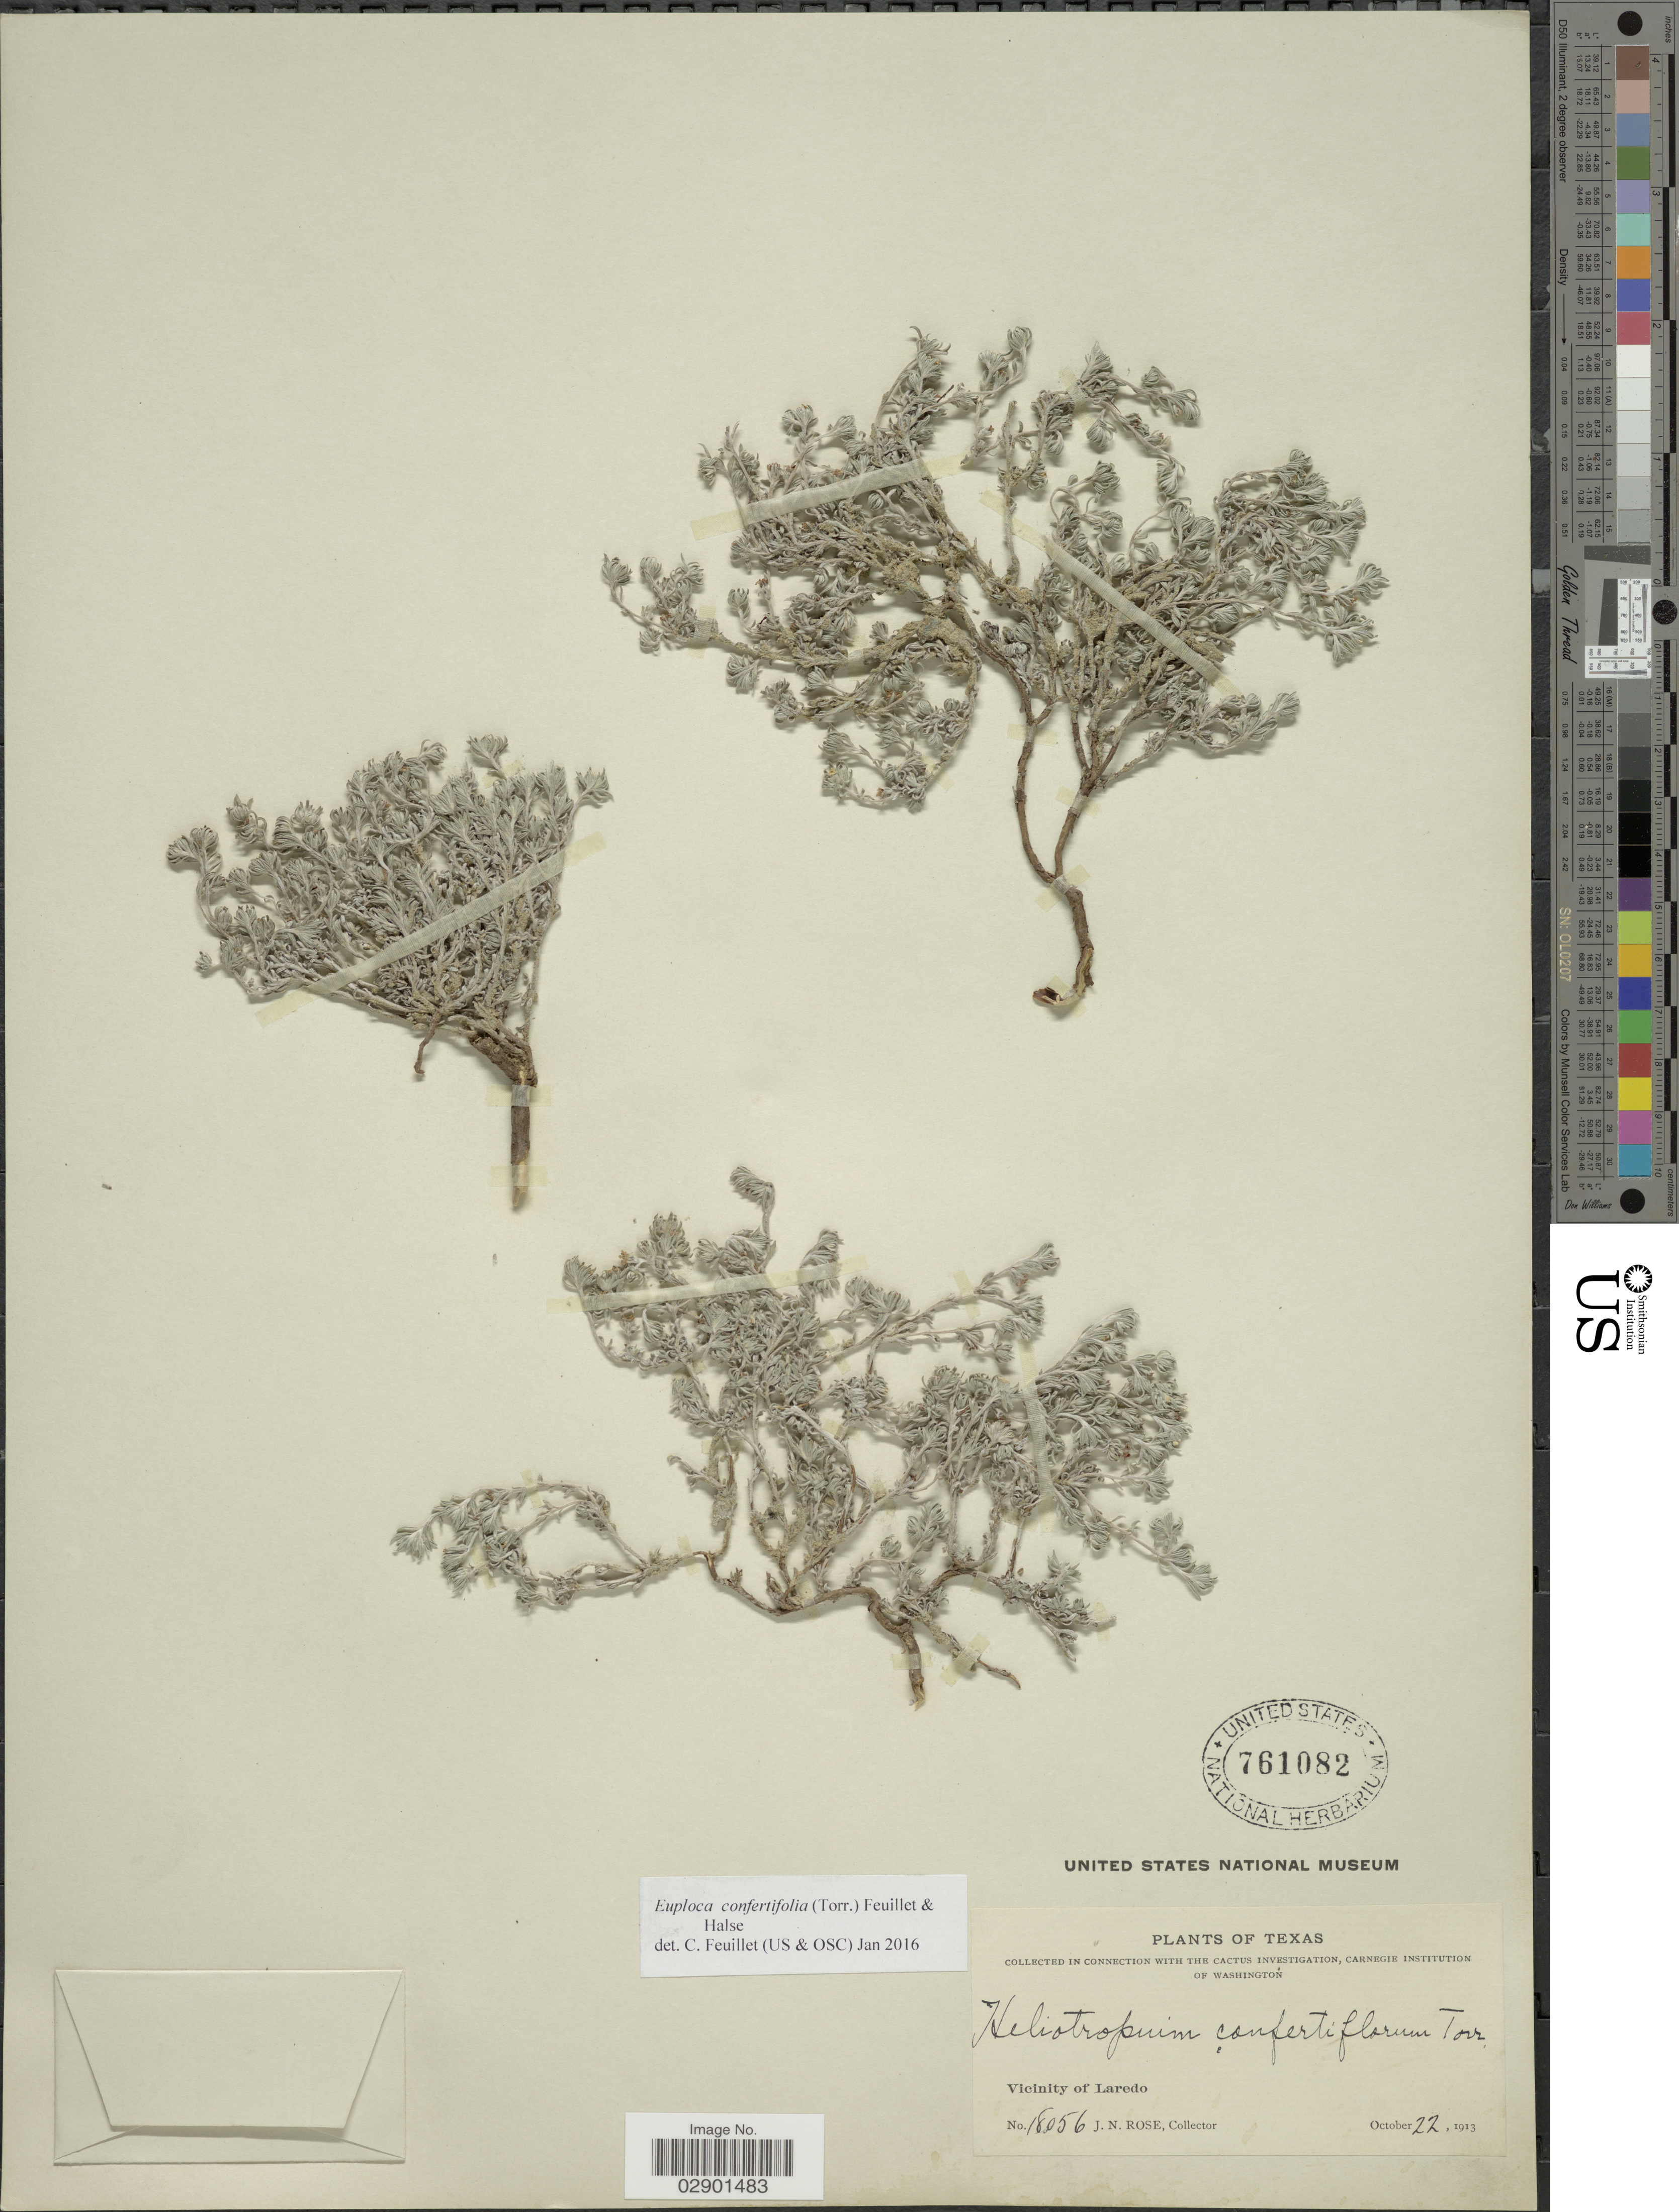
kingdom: Plantae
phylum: Tracheophyta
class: Magnoliopsida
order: Boraginales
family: Heliotropiaceae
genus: Euploca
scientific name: Euploca confertifolium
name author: (Torr.) Feuillet & Halse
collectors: J. N. Rose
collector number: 18056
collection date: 1913-10-22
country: United States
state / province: Texas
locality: Vicinity of Laredo.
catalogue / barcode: US 761082